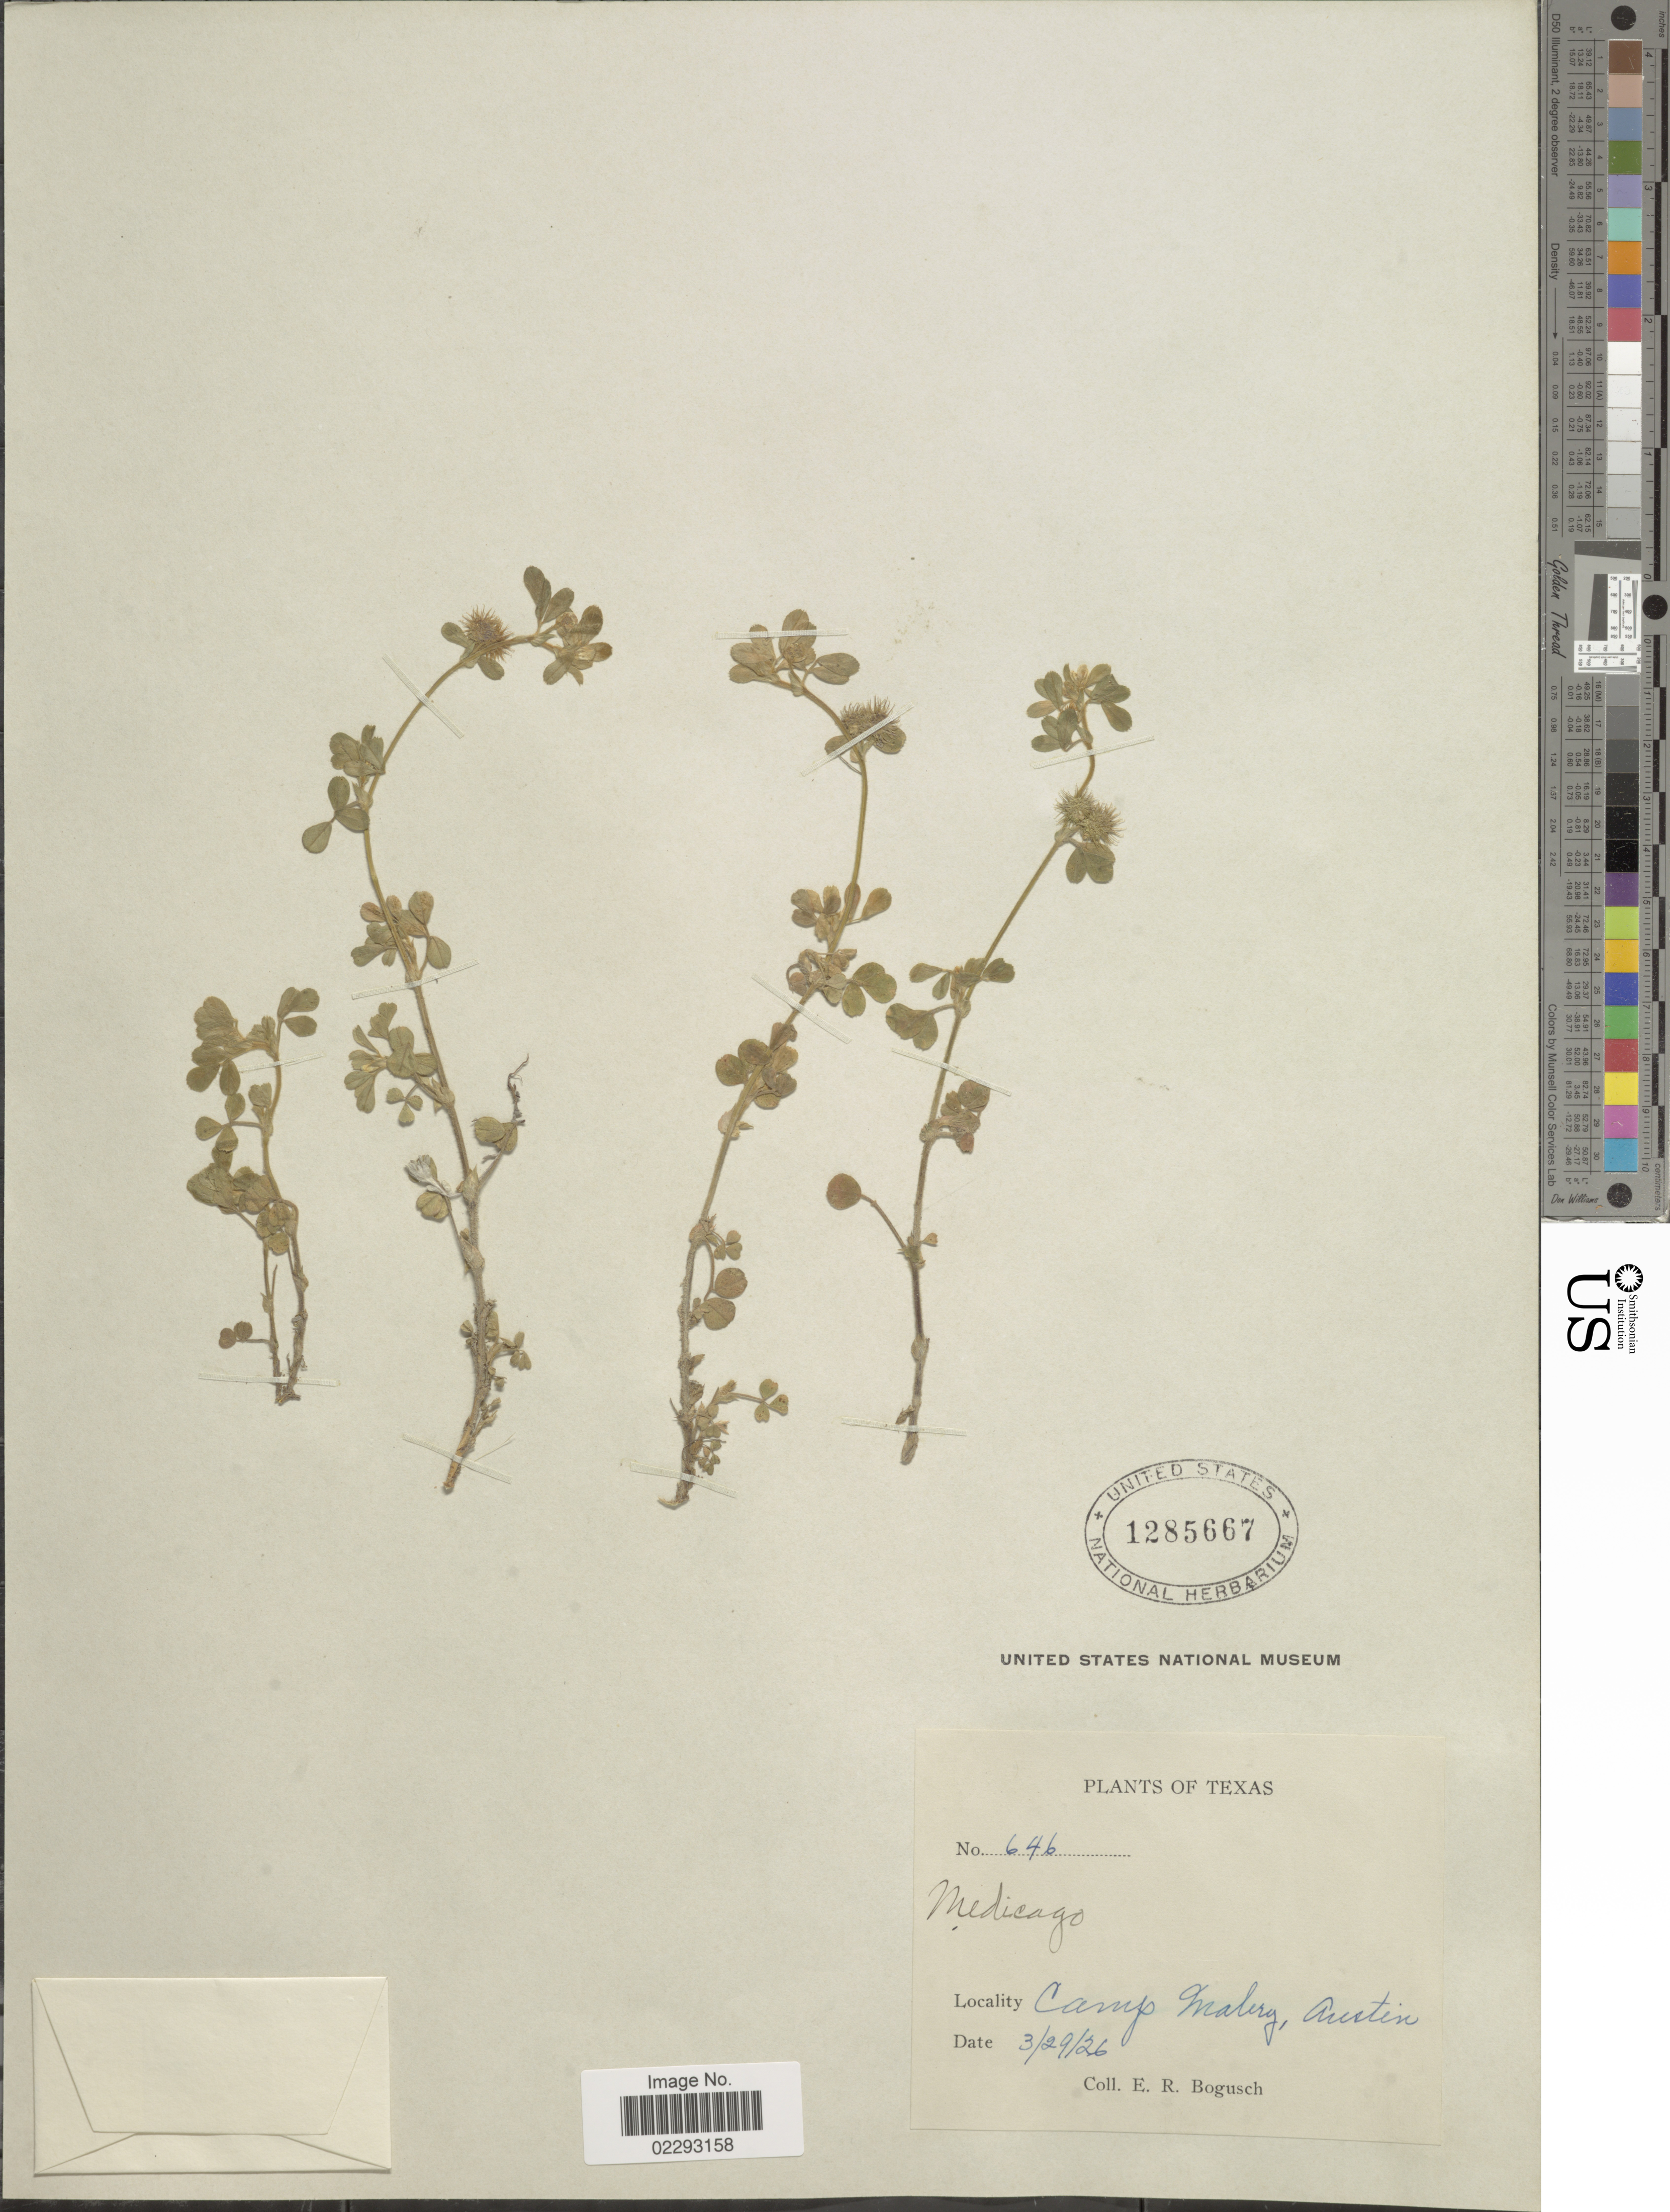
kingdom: Plantae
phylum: Tracheophyta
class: Magnoliopsida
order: Fabales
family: Fabaceae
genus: Medicago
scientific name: Medicago sp.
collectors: E. Bogusch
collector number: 646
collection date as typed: Transcribed d/m/y: 29/3/26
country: United States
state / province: Texas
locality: Texas, Camp Malery, Austin.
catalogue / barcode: US 1285667